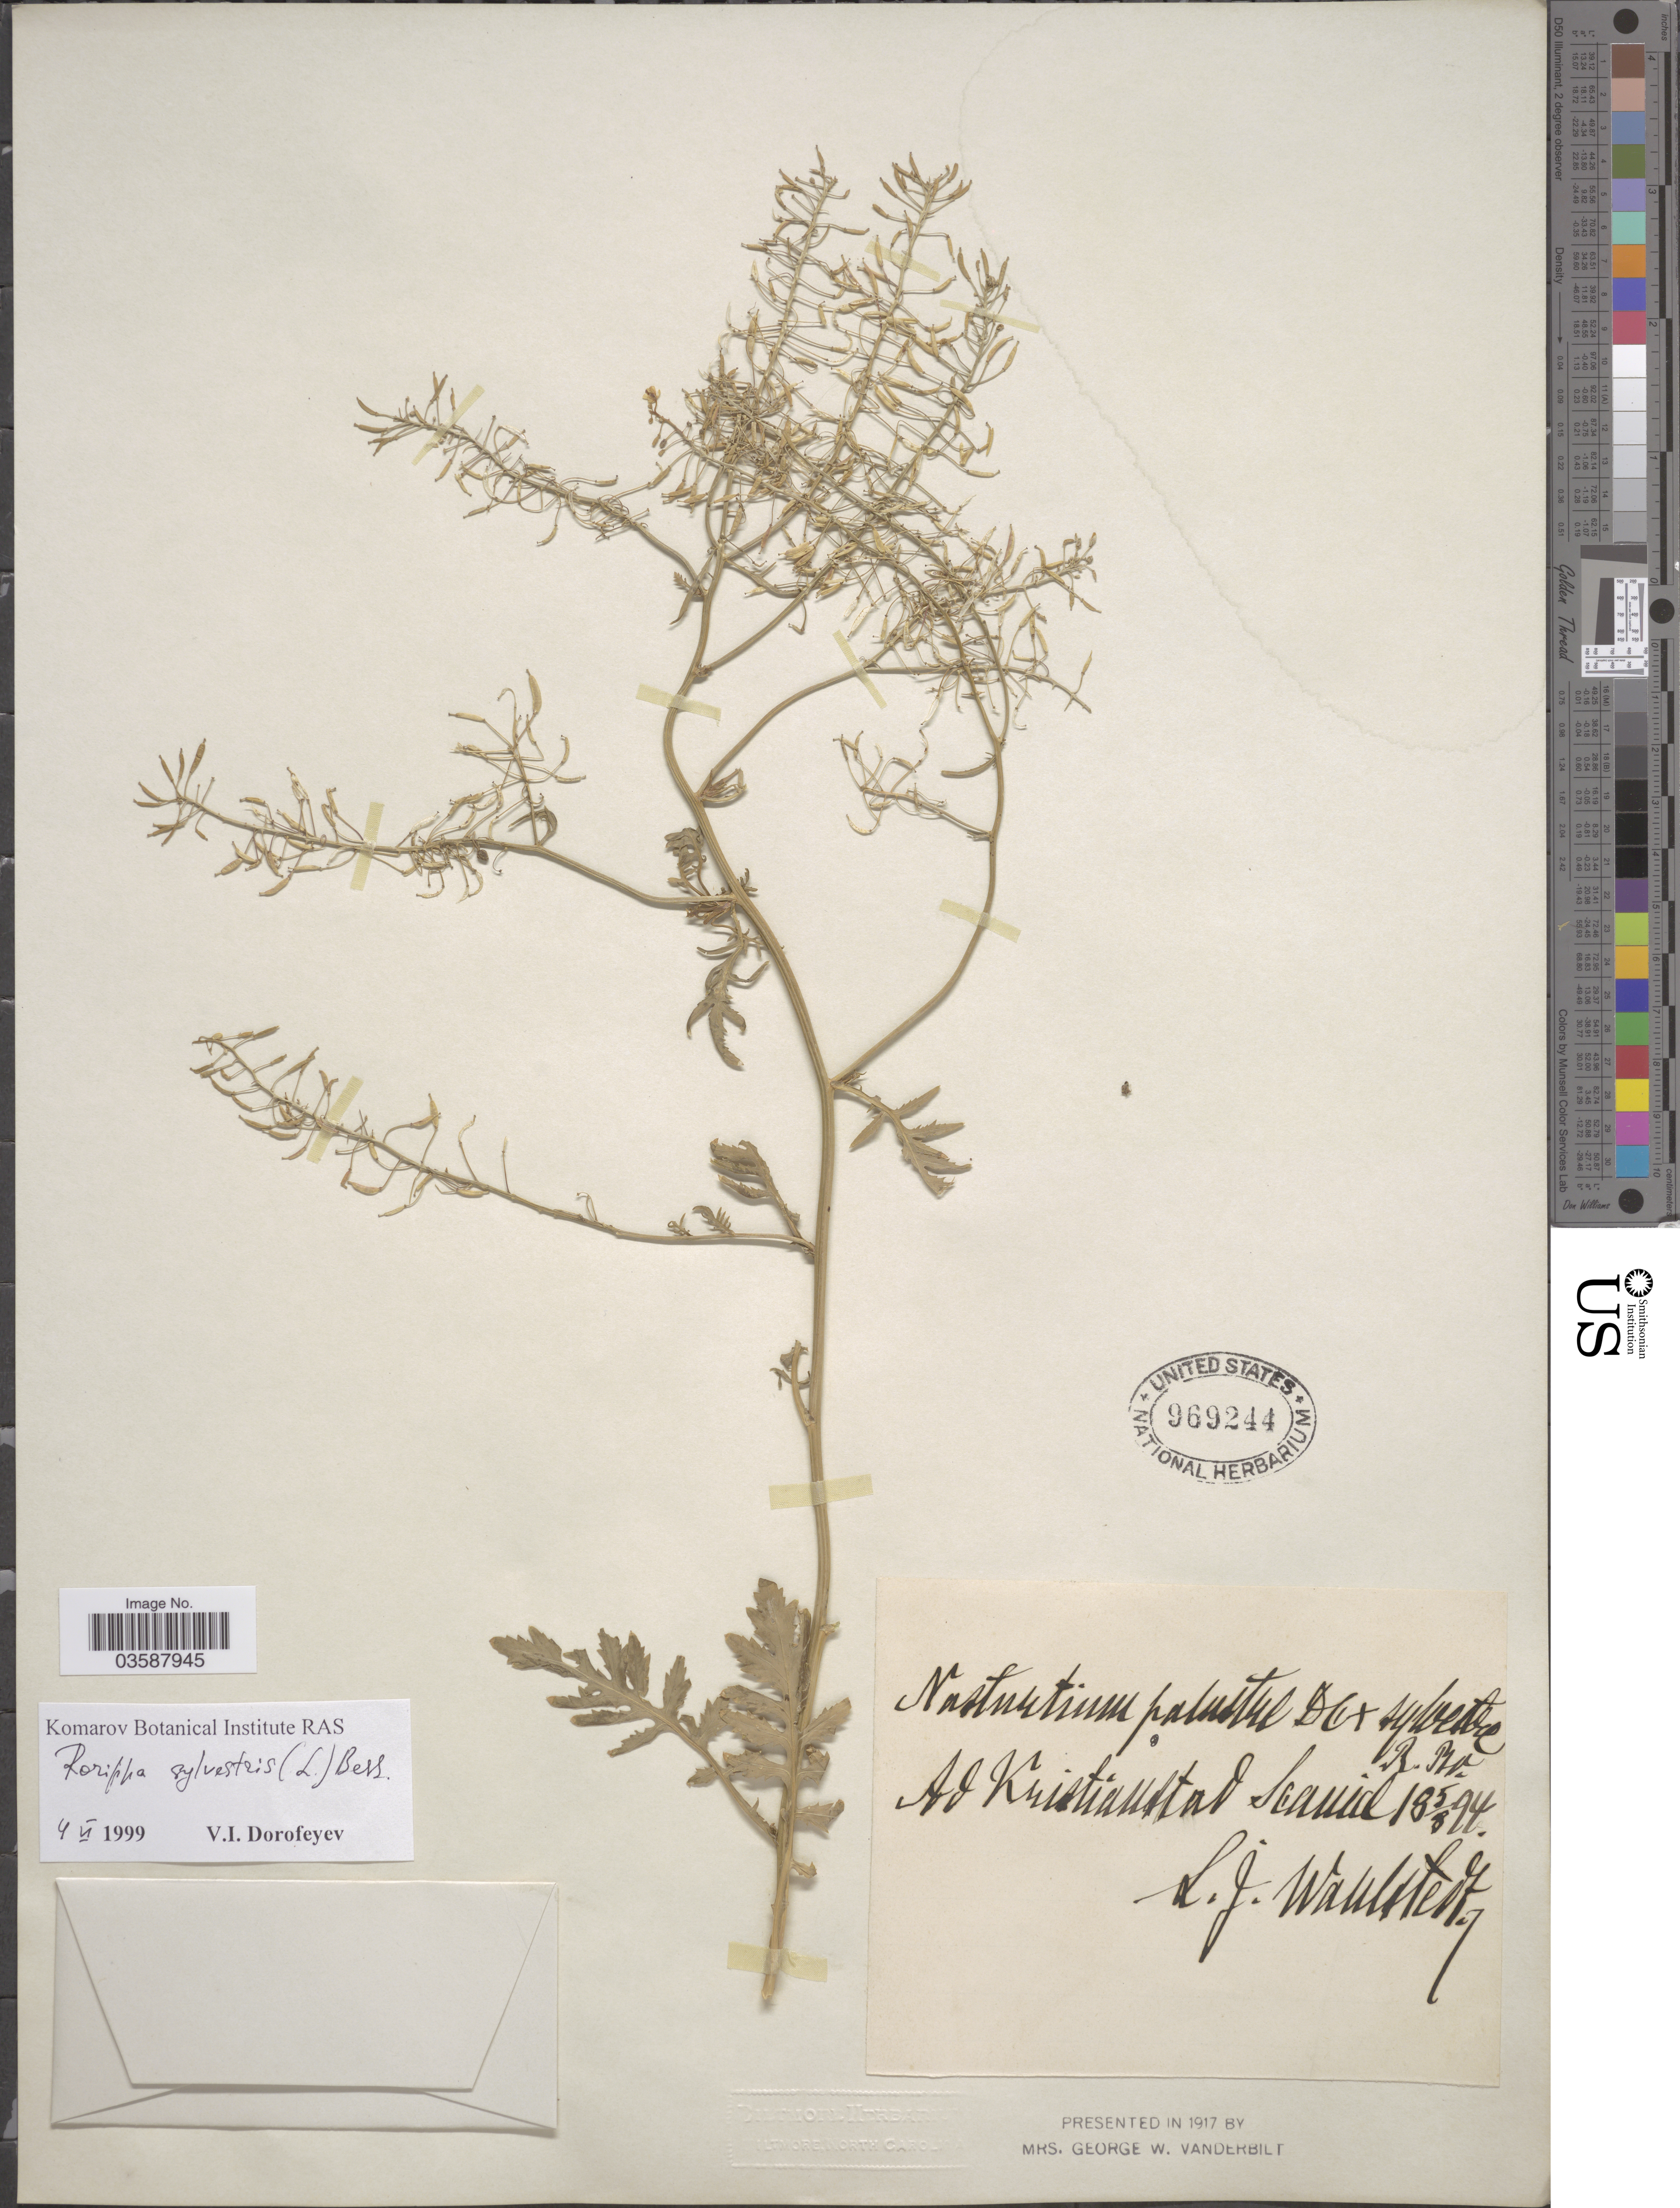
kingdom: Plantae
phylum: Tracheophyta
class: Magnoliopsida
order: Brassicales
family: Brassicaceae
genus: Rorippa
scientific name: Rorippa sylvestris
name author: (L.) Besser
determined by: Dorofeyev, V. I.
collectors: L. J. Wahlstedt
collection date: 1894-08-05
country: Sweden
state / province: Skåne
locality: Ad Kristianstad, Scania.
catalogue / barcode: US 969244